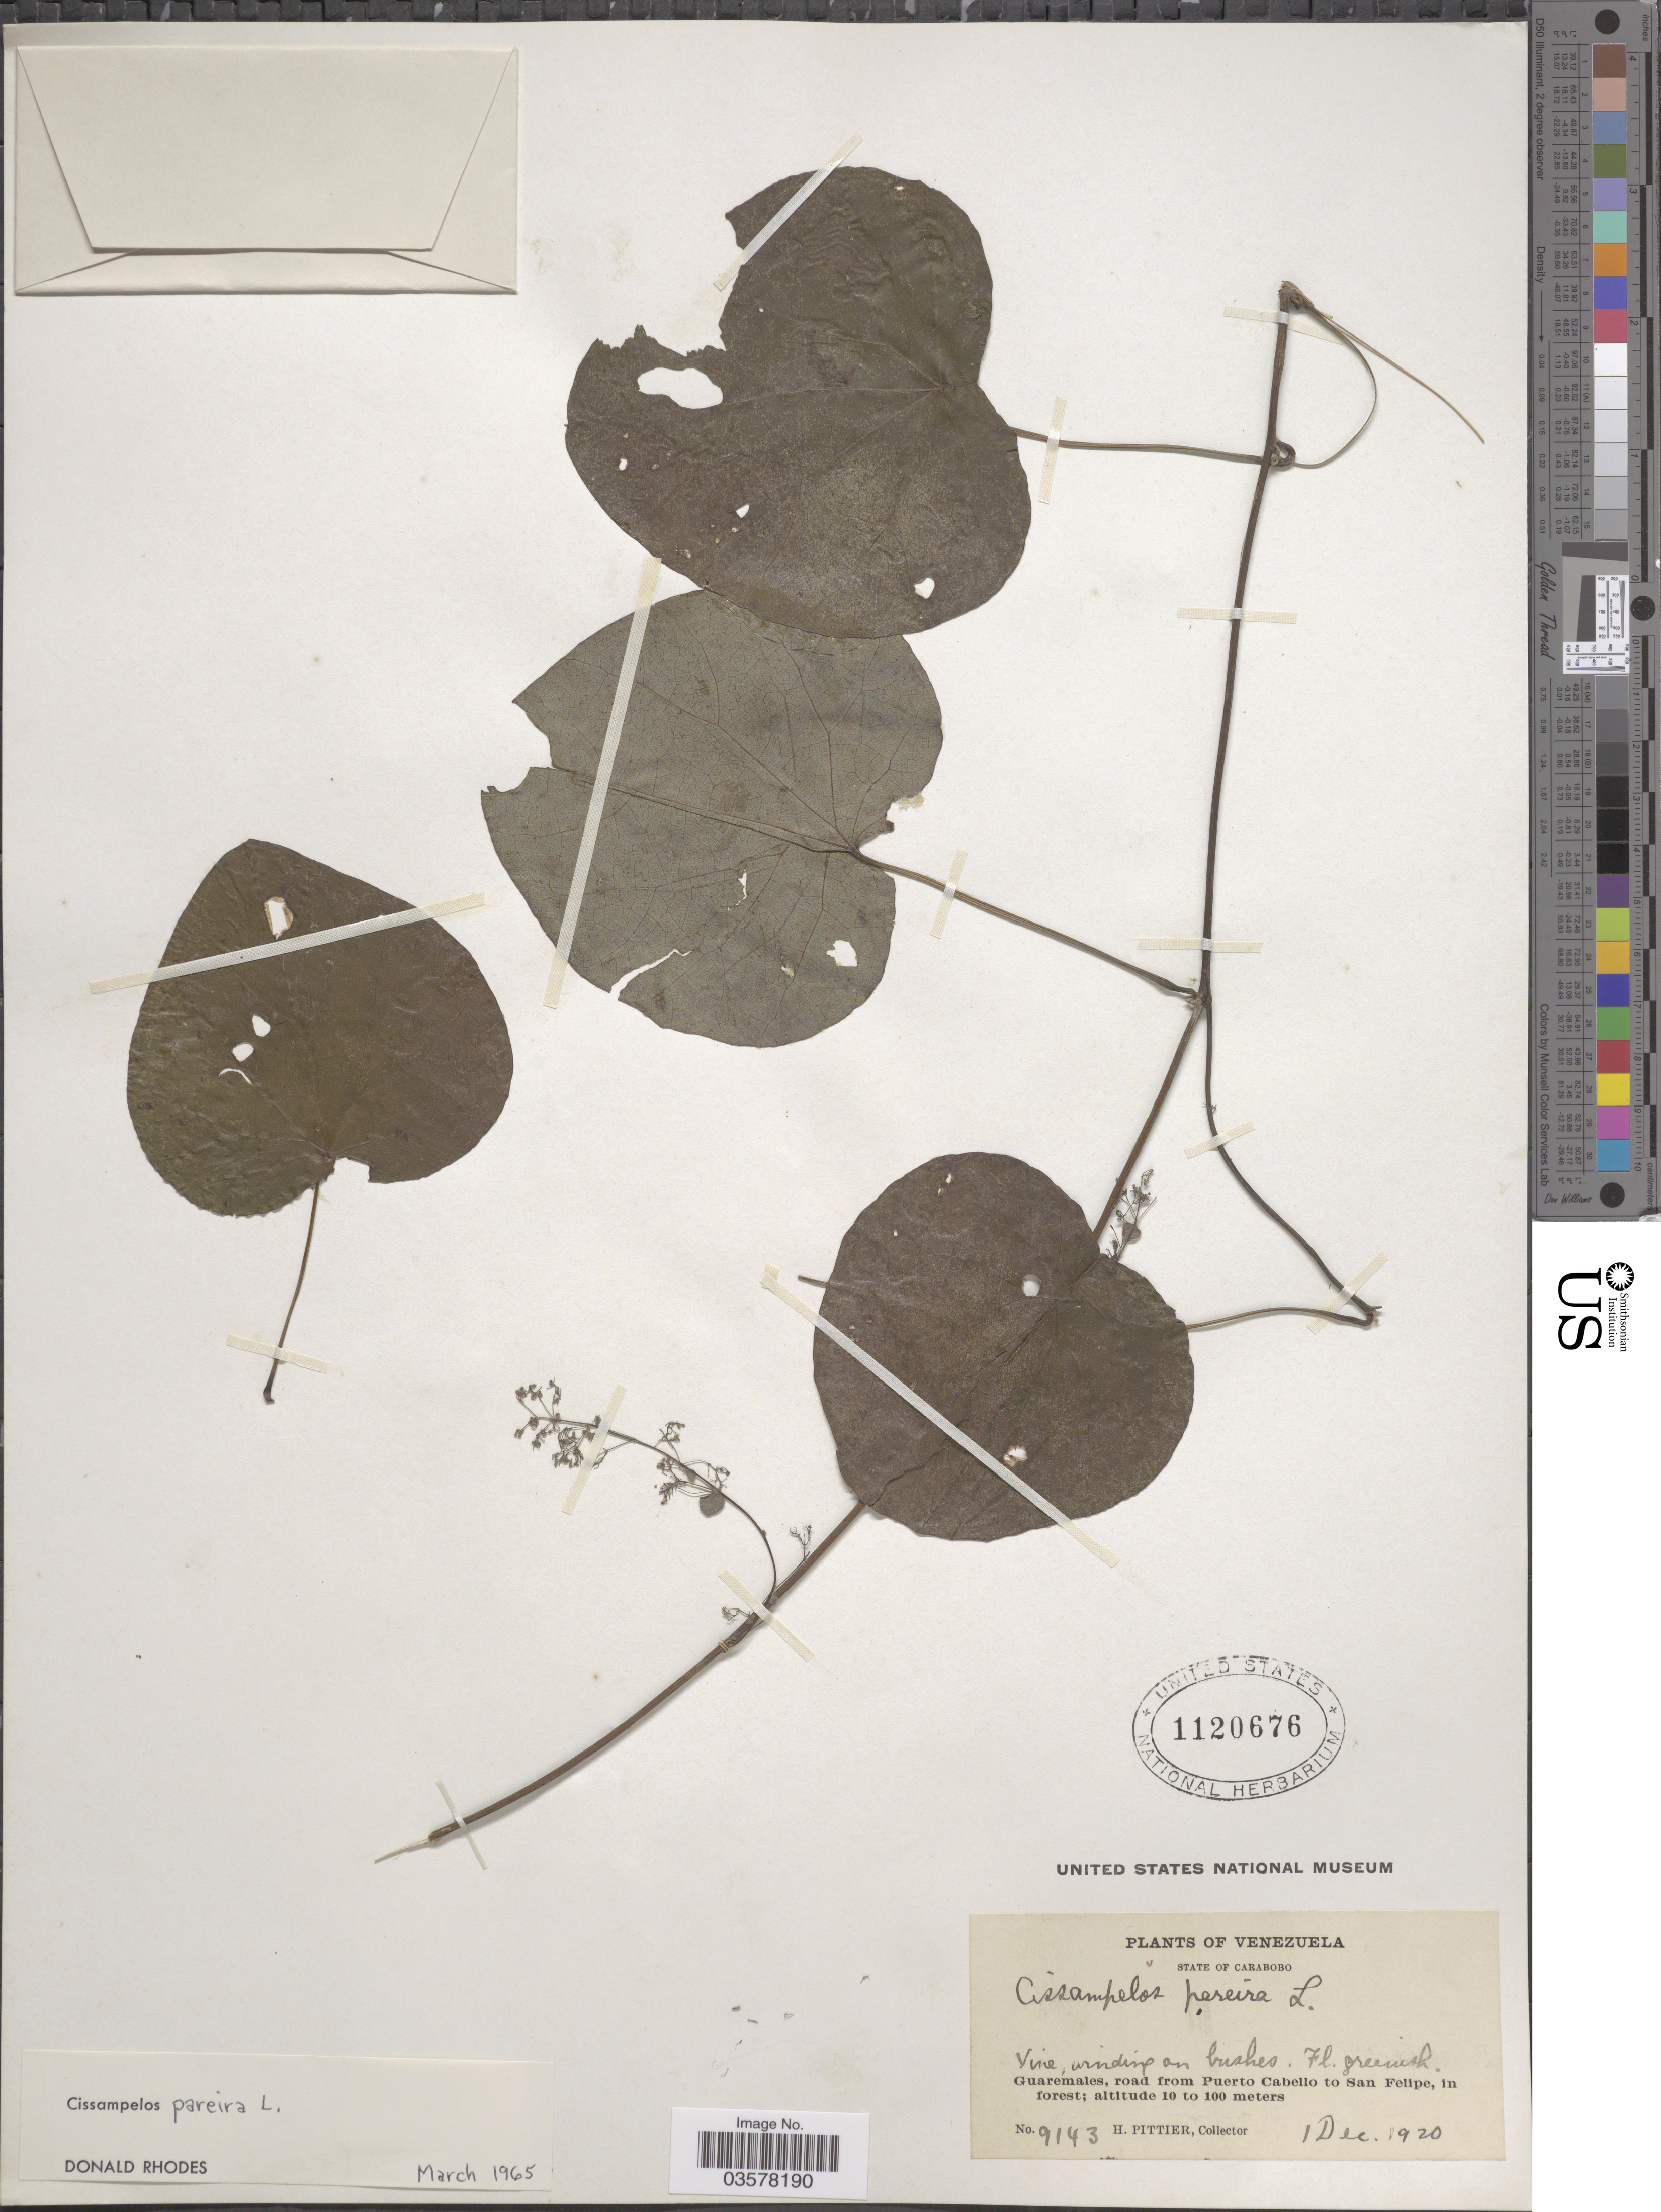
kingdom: Plantae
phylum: Tracheophyta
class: Magnoliopsida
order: Ranunculales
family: Menispermaceae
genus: Cissampelos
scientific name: Cissampelos pareira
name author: L.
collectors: H. F. Pittier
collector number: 9143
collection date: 1920-12-01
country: Venezuela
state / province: Carabobo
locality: Guaremales, road from Puerto Cabello to San Felipe, in forest.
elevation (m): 10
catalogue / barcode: US 1120676